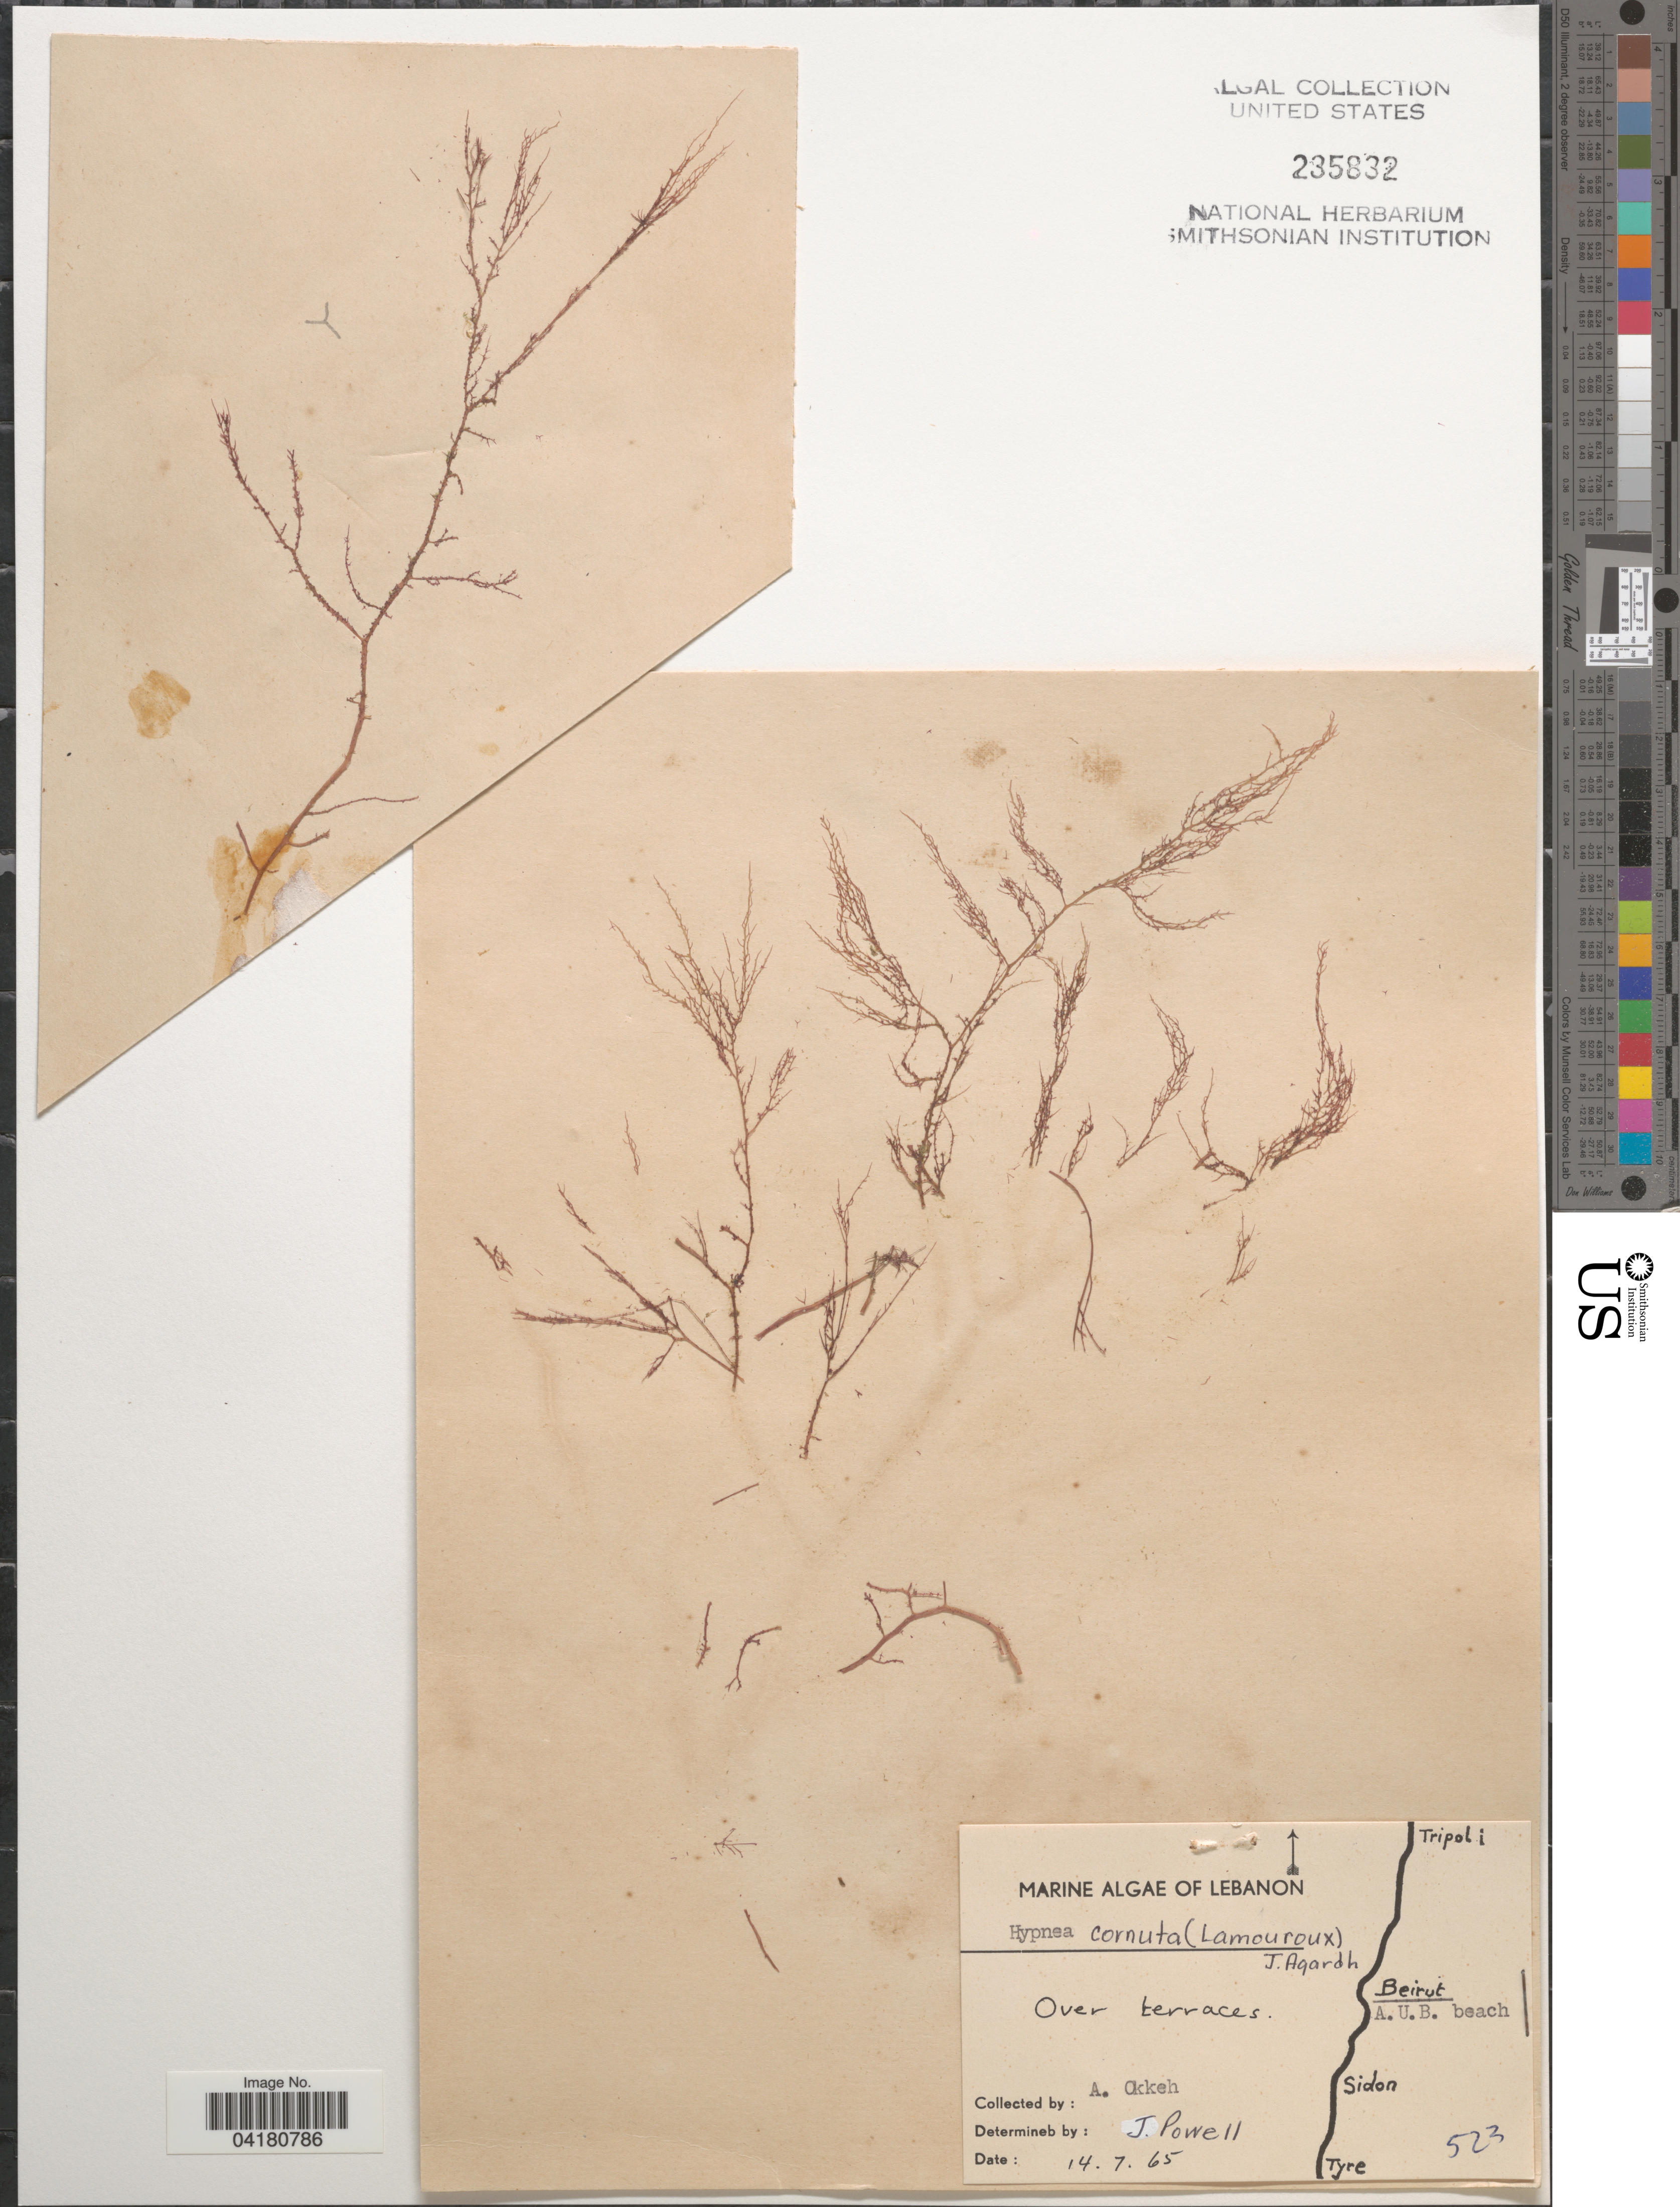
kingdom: Plantae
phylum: Rhodophyta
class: Florideophyceae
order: Gigartinales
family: Cystocloniaceae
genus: Hypnea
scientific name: Hypnea cornuta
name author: (Kütz.) J. Agardh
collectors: A. Okkeh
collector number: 523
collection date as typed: Transcribed d/m/y: 14/7/65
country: Lebanon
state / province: Beyrouth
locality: Beirut. A.U.B. beach.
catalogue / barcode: US 235832